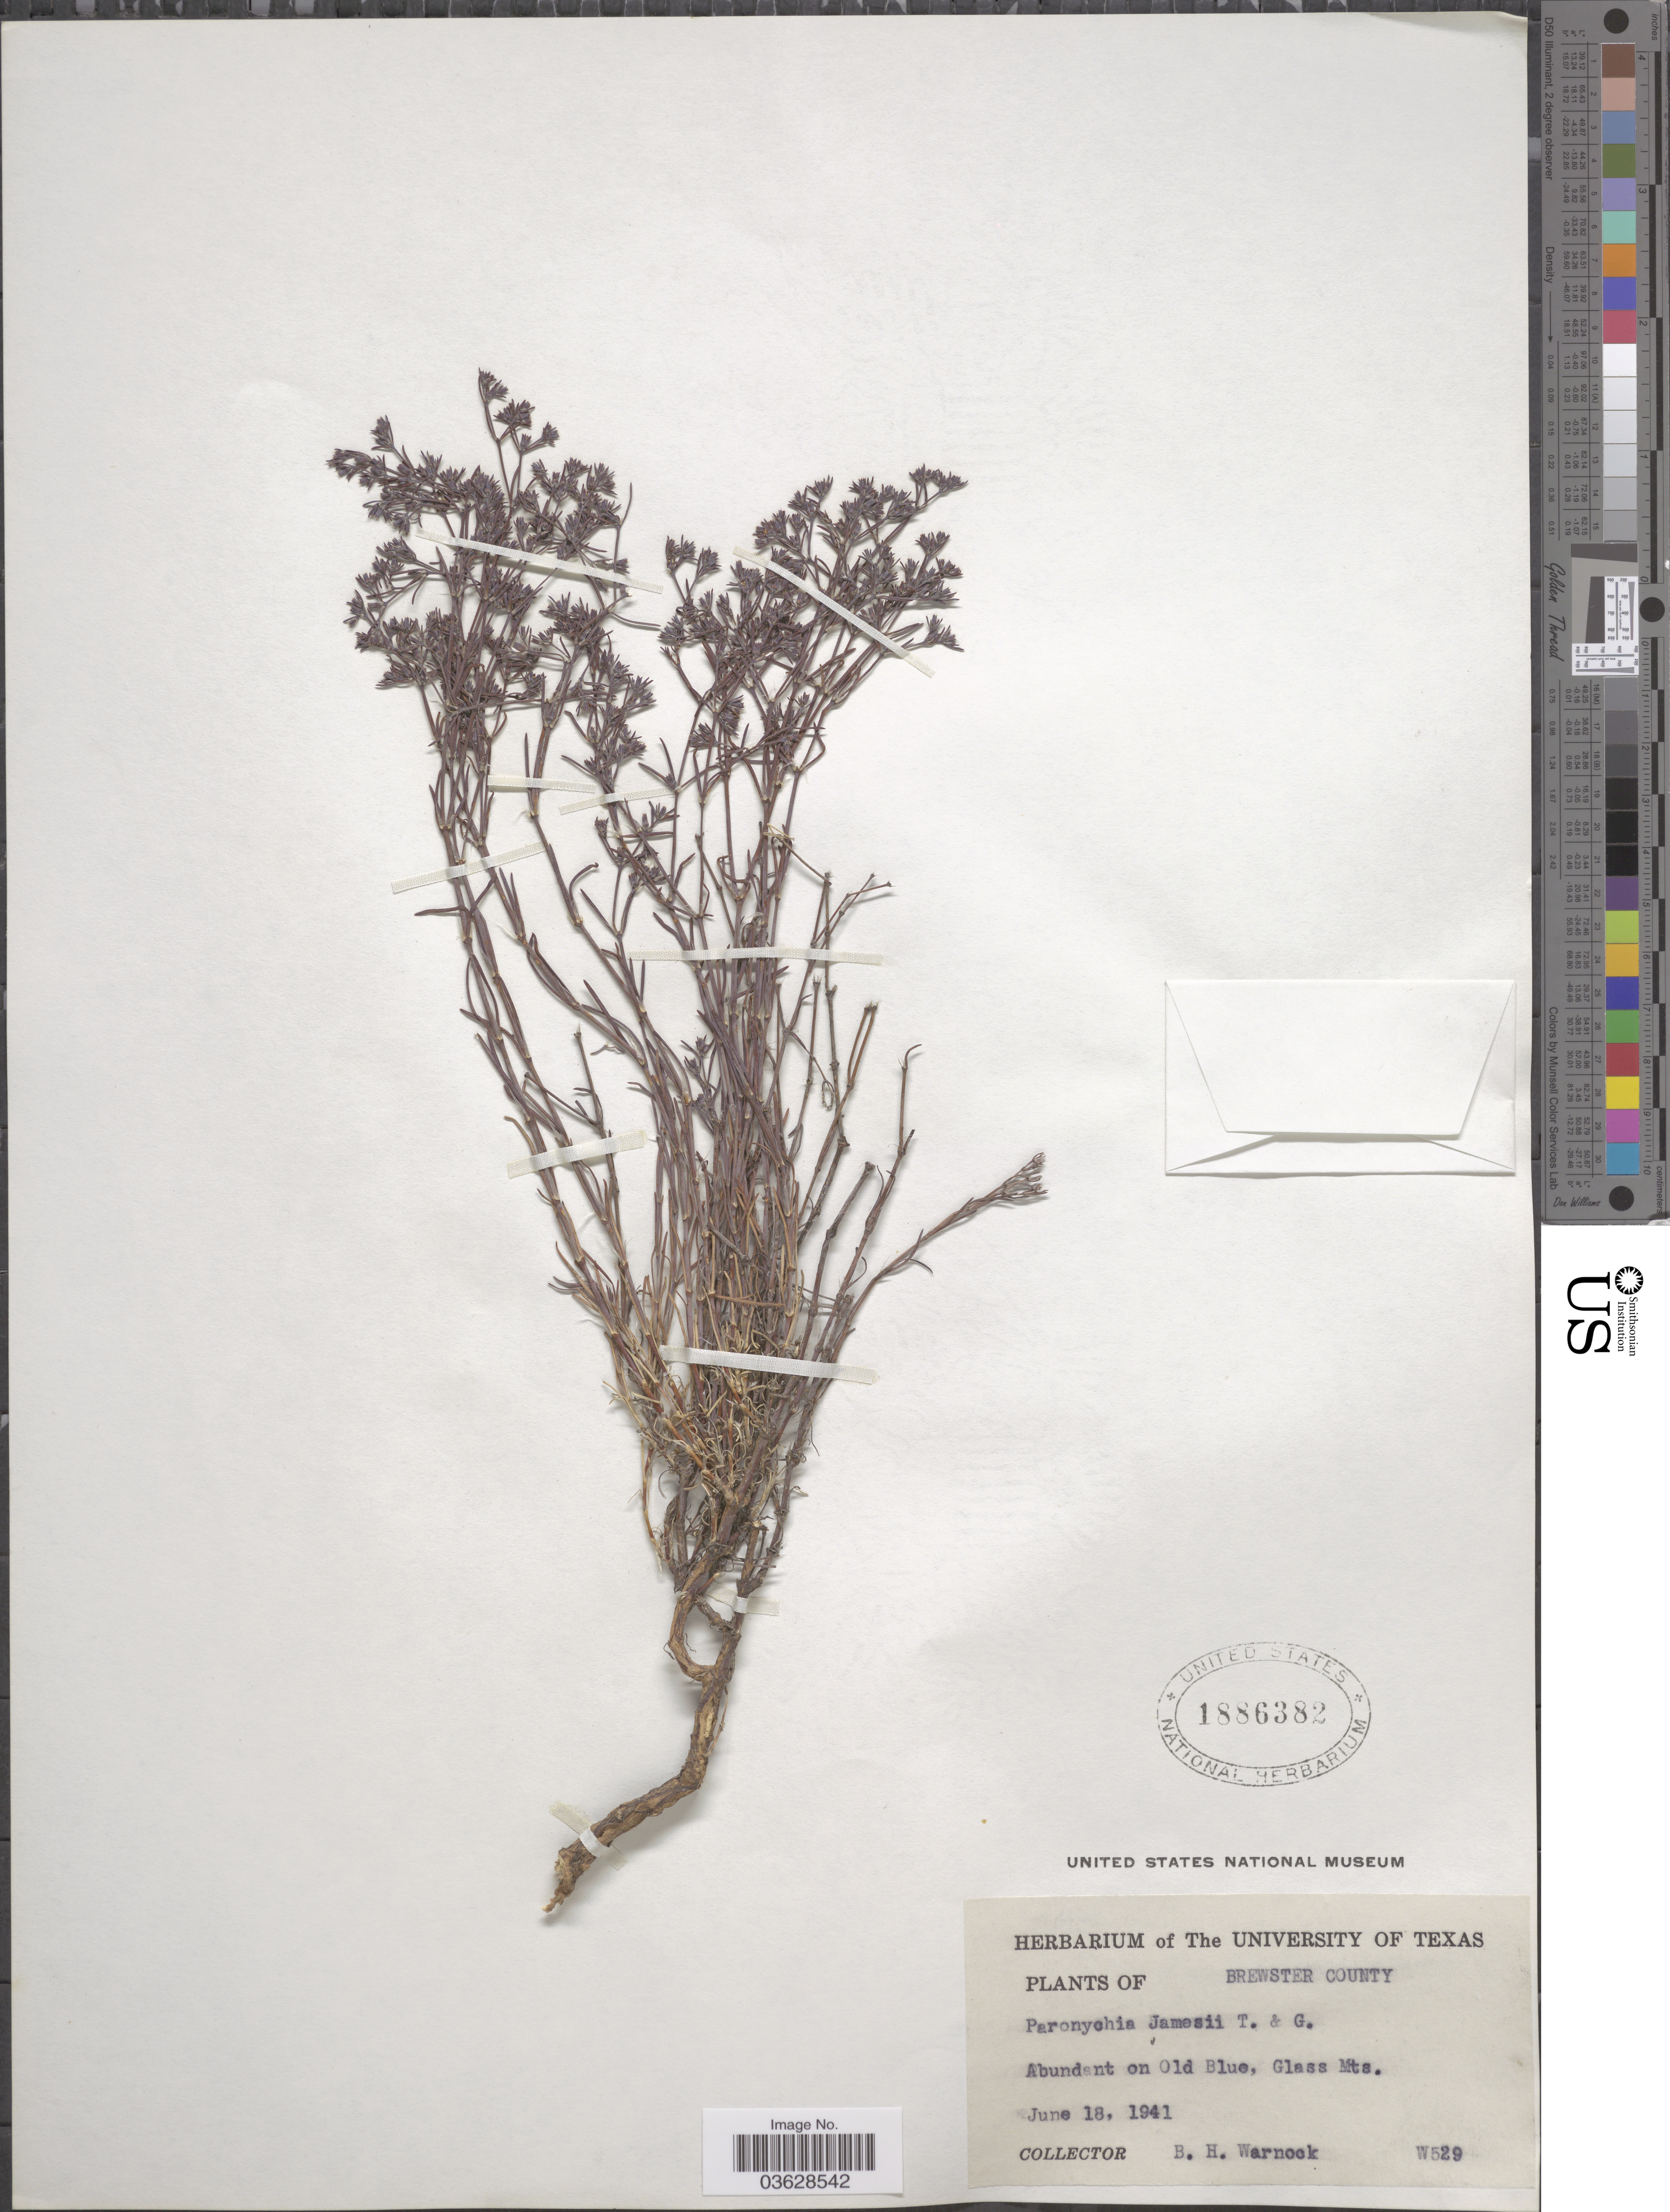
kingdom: Plantae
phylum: Tracheophyta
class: Magnoliopsida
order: Caryophyllales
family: Caryophyllaceae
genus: Paronychia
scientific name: Paronychia jamesii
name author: Torr. & A. Gray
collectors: B. H. Warnock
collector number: W529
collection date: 1941-06-18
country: United States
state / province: Texas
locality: Brewster County. Abundant on Old Blue, Glass Mts.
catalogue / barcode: US 1886382